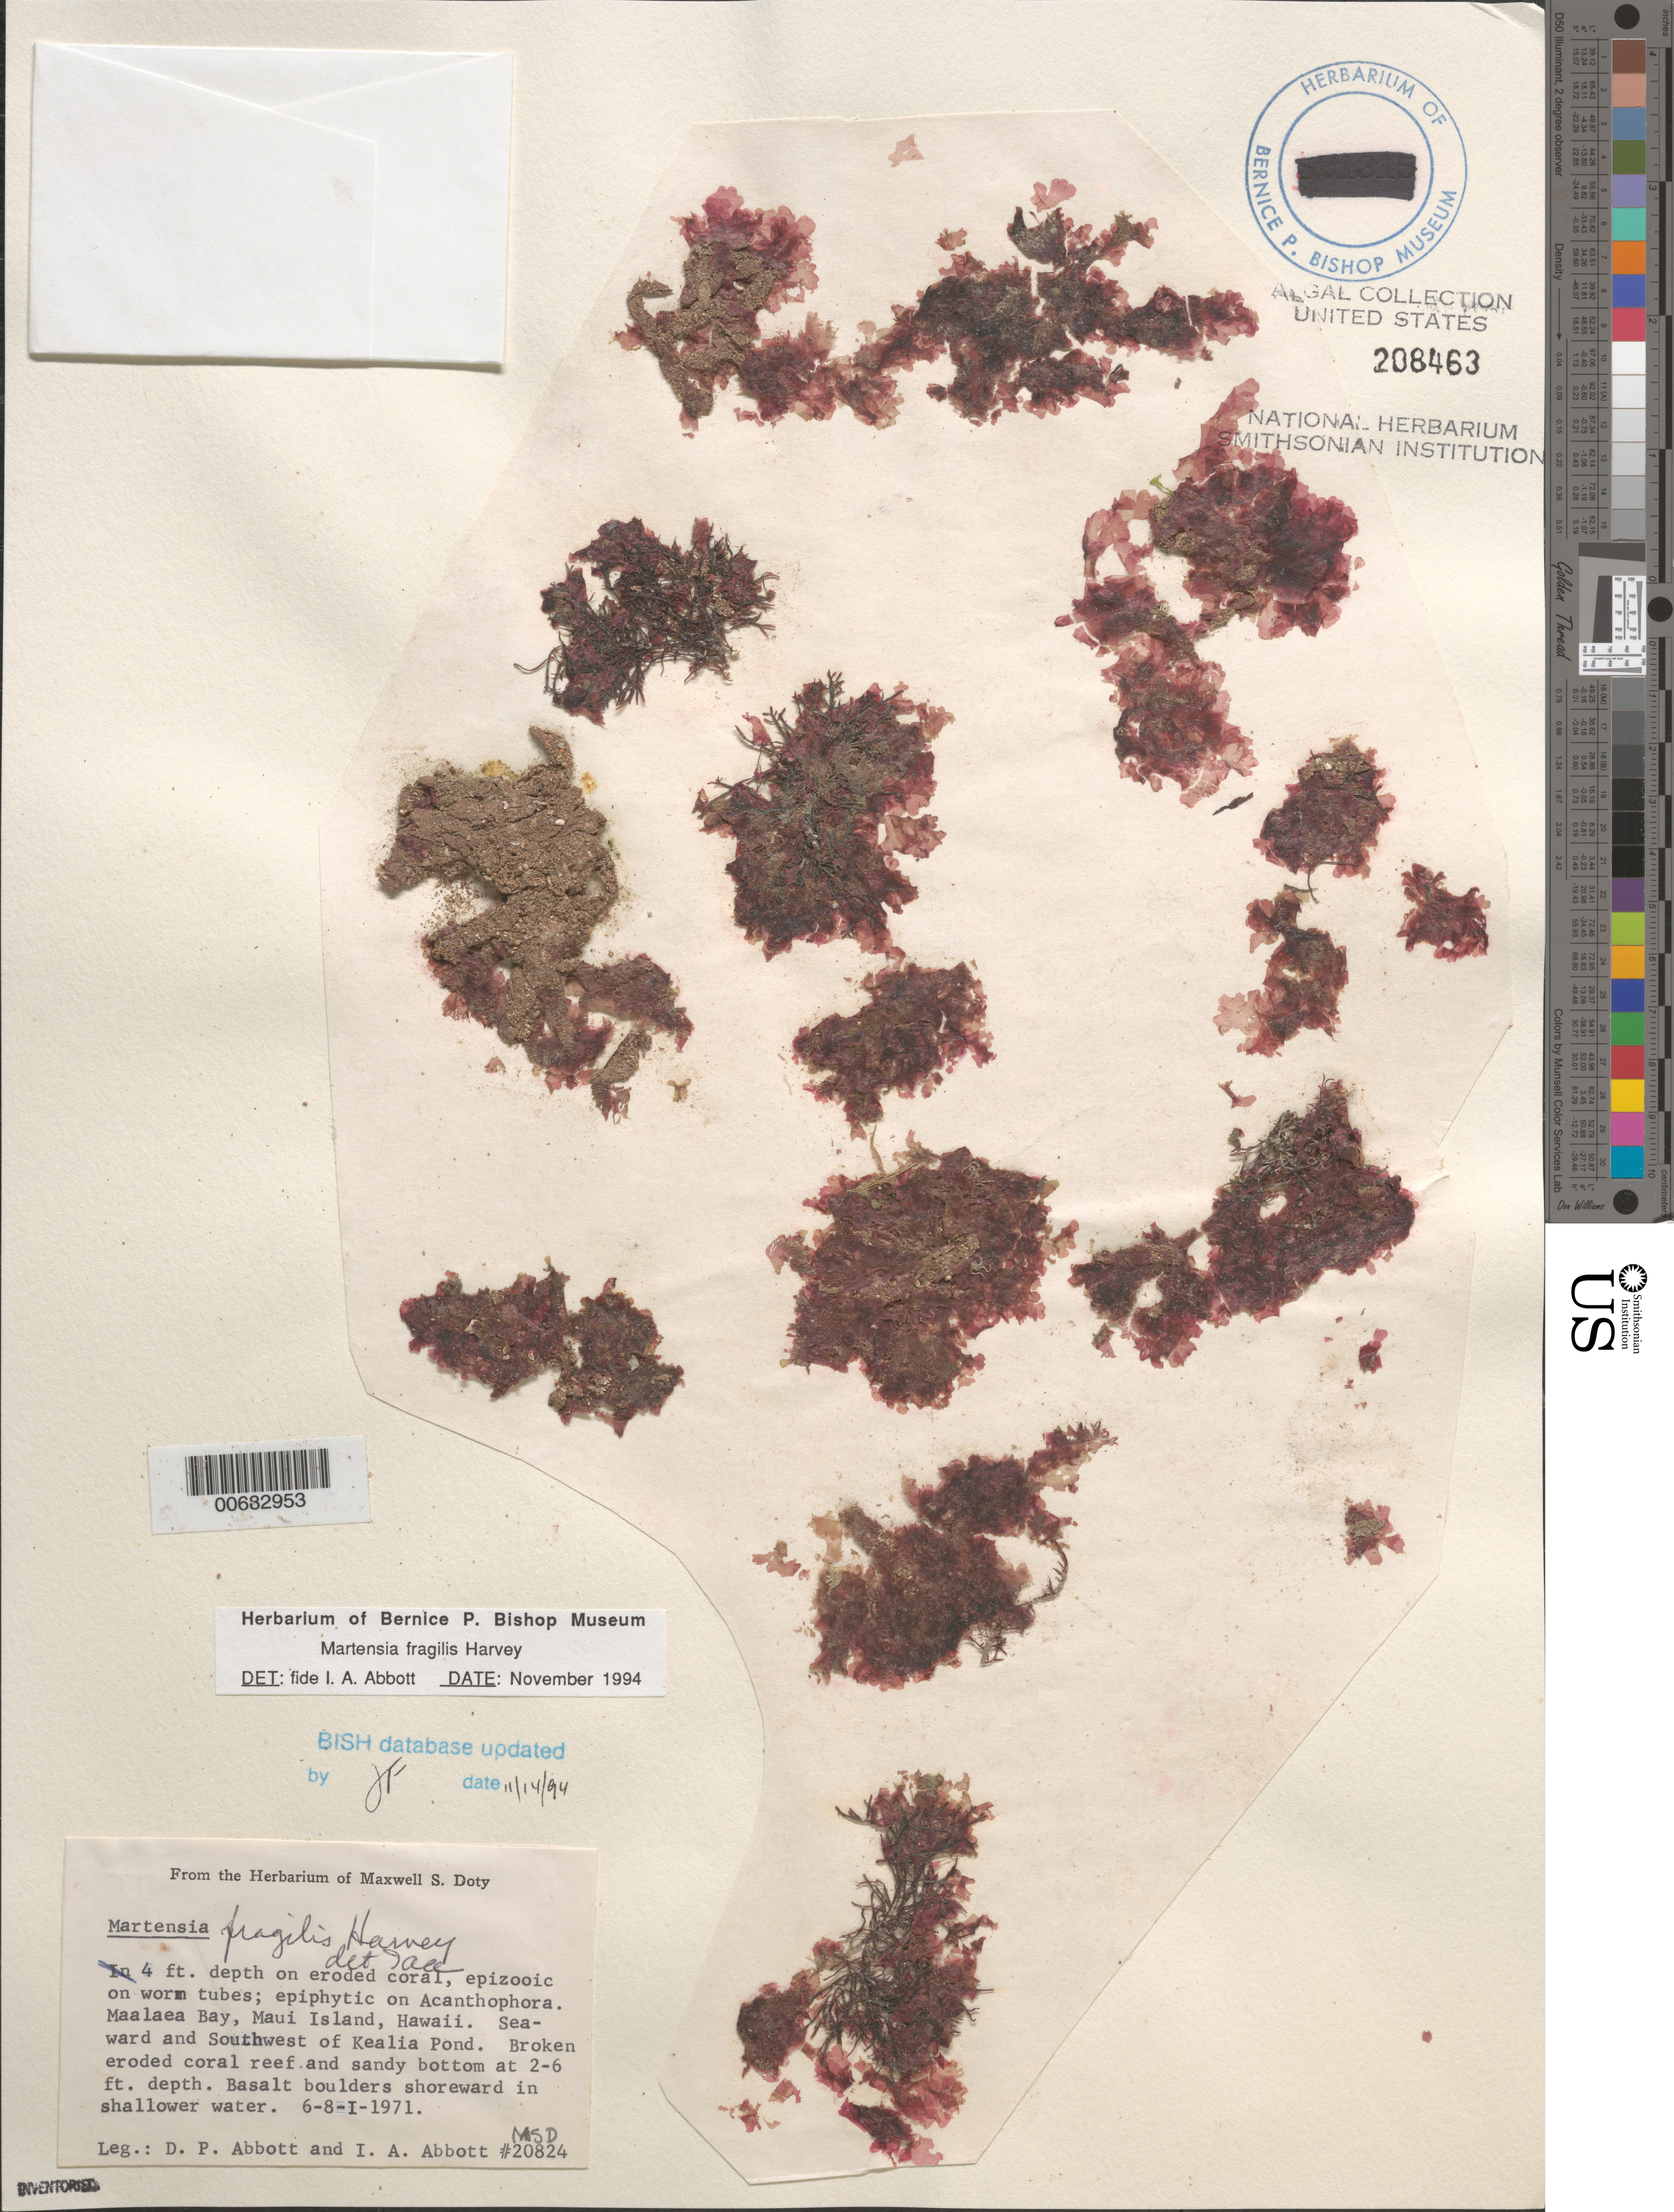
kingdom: Plantae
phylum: Rhodophyta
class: Florideophyceae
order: Ceramiales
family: Delesseriaceae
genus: Martensia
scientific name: Martensia fragilis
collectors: D. P. Abbott & I. A. Abbott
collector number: MSD 20824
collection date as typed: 06 Jan 1971 to 8 Jan 1971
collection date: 1971-01-06/1971-01-08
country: United States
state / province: Hawaii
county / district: Maui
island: Maui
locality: Maalaea Bay, seaward and southwest of Kealia Pond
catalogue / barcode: US 208463